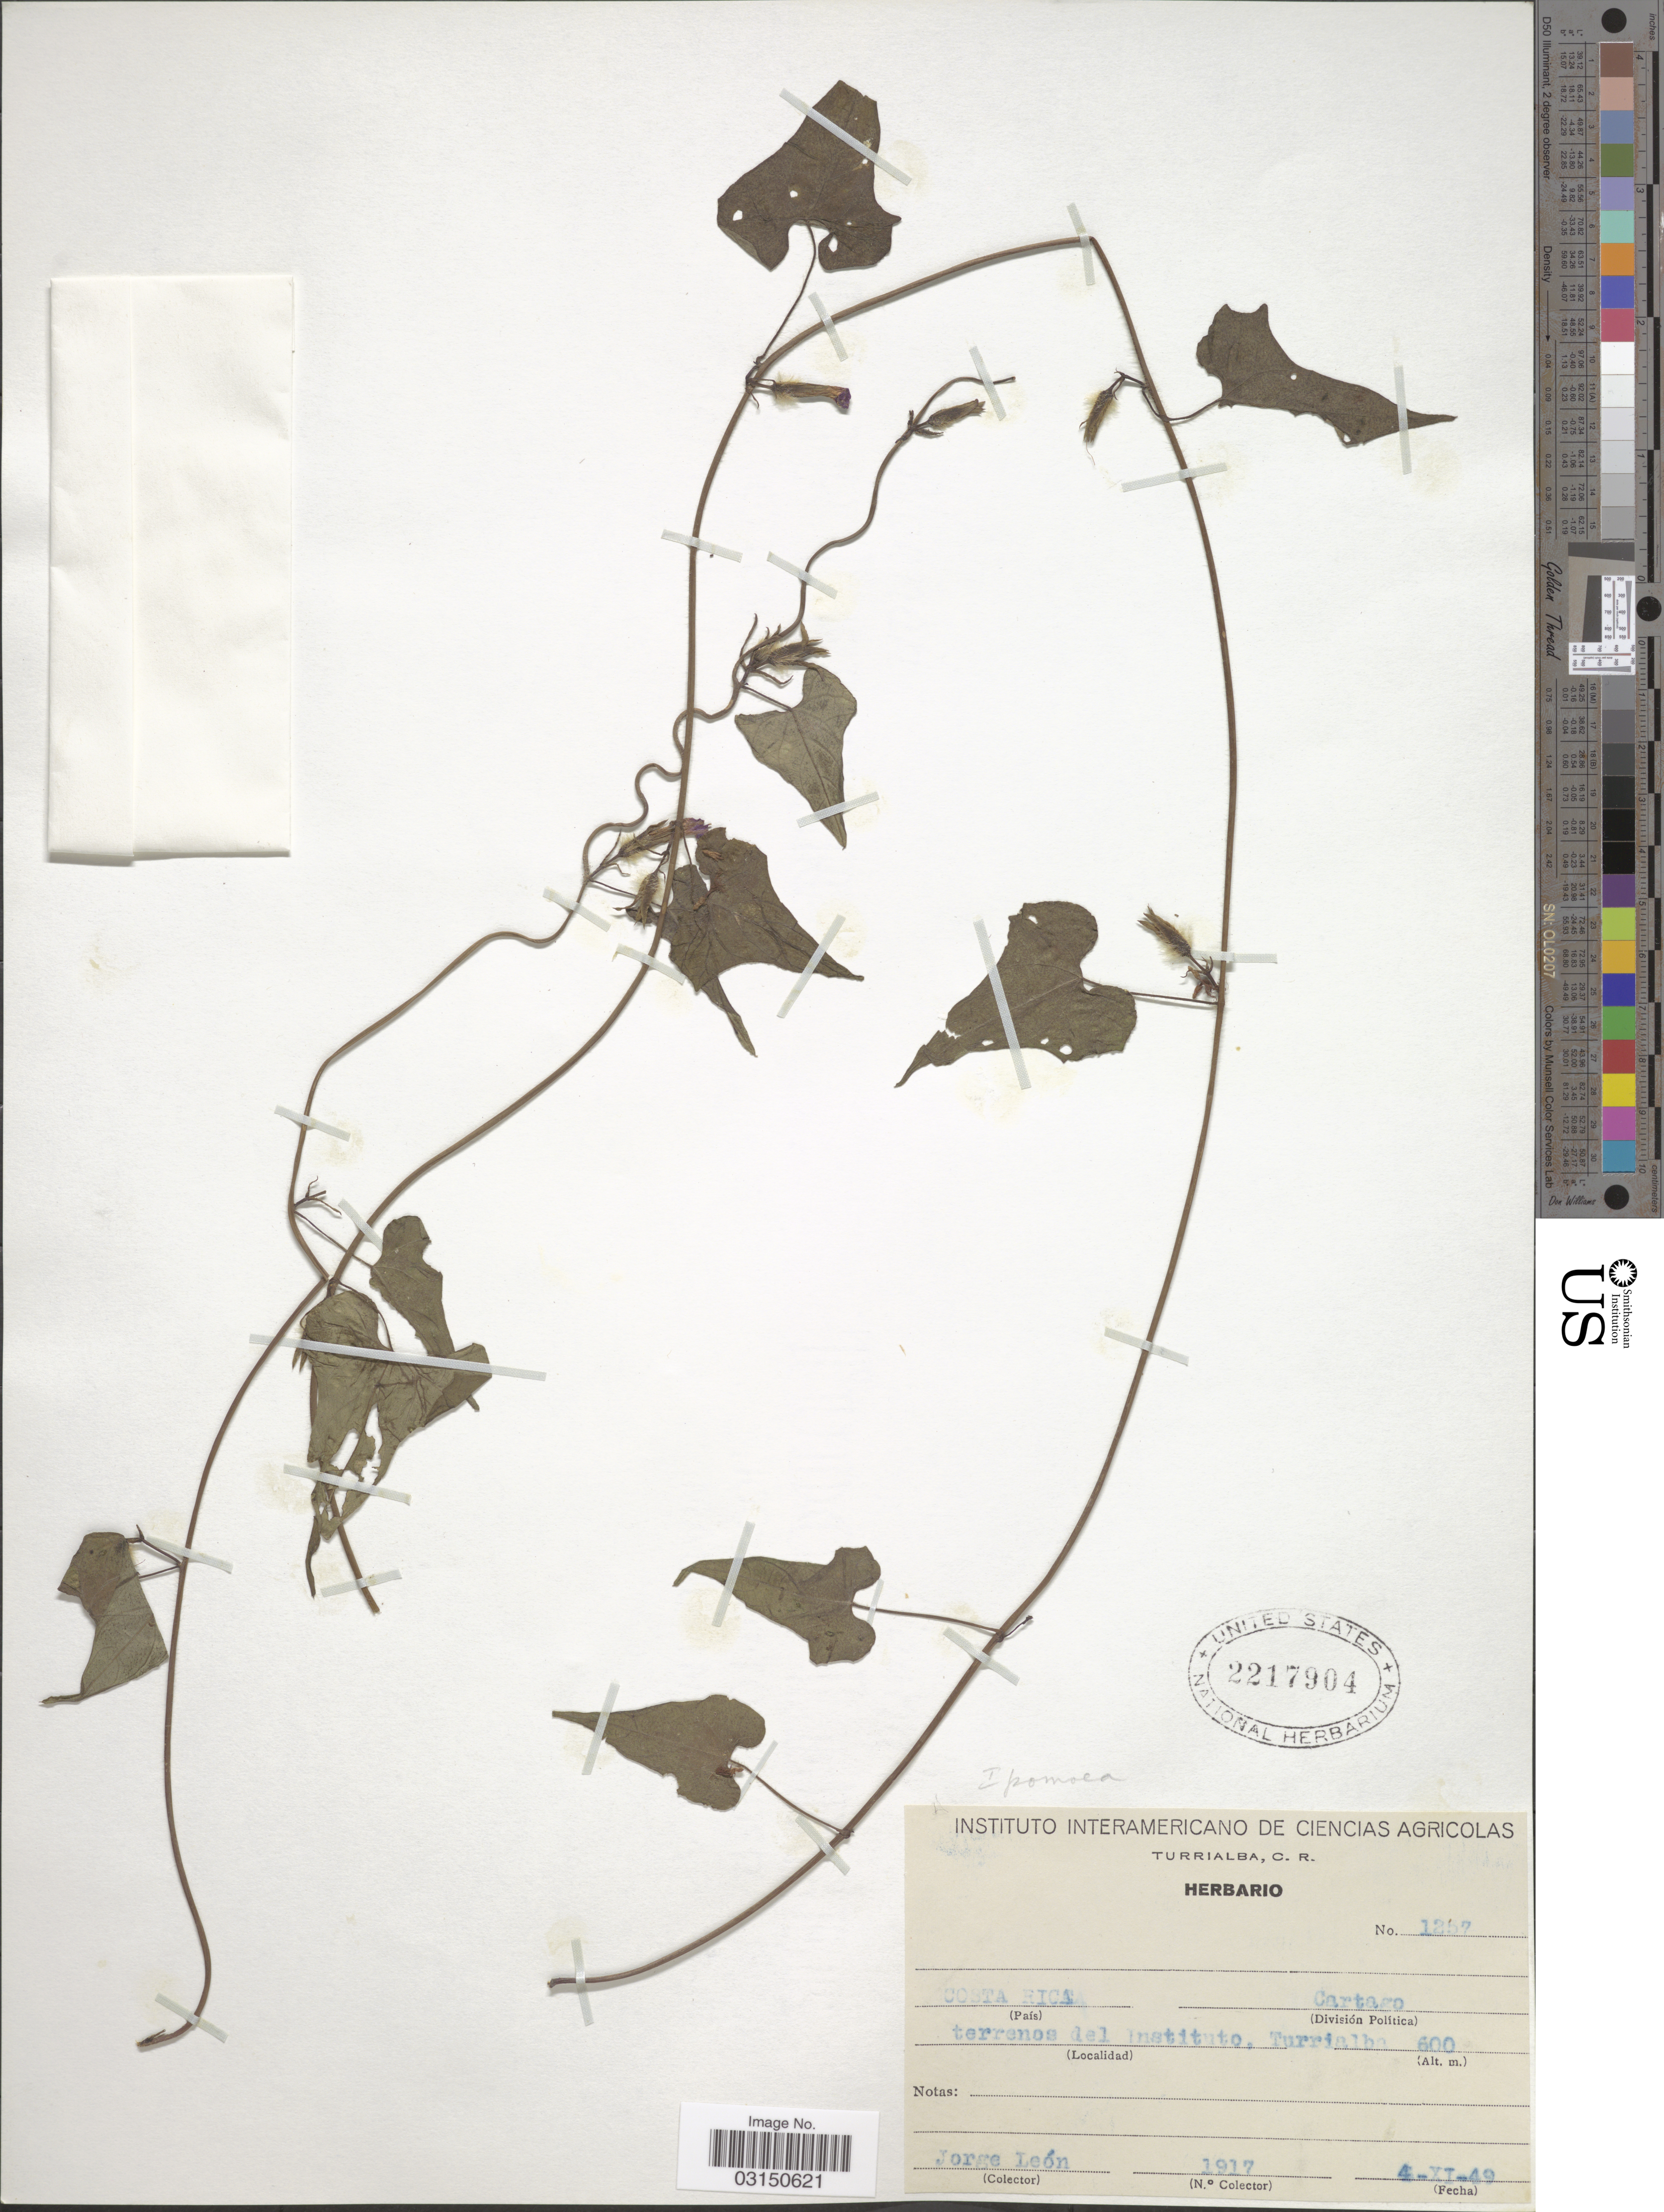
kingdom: Plantae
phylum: Tracheophyta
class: Magnoliopsida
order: Solanales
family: Convolvulaceae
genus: Ipomoea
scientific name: Ipomoea meyeri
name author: (Spreng.) G. Don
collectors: J. León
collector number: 1917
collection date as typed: Transcribed d/m/y: 4/11/49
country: Costa Rica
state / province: Cartago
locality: Terrenos del Instituto, Turrialba.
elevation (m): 600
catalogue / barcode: US 2217904